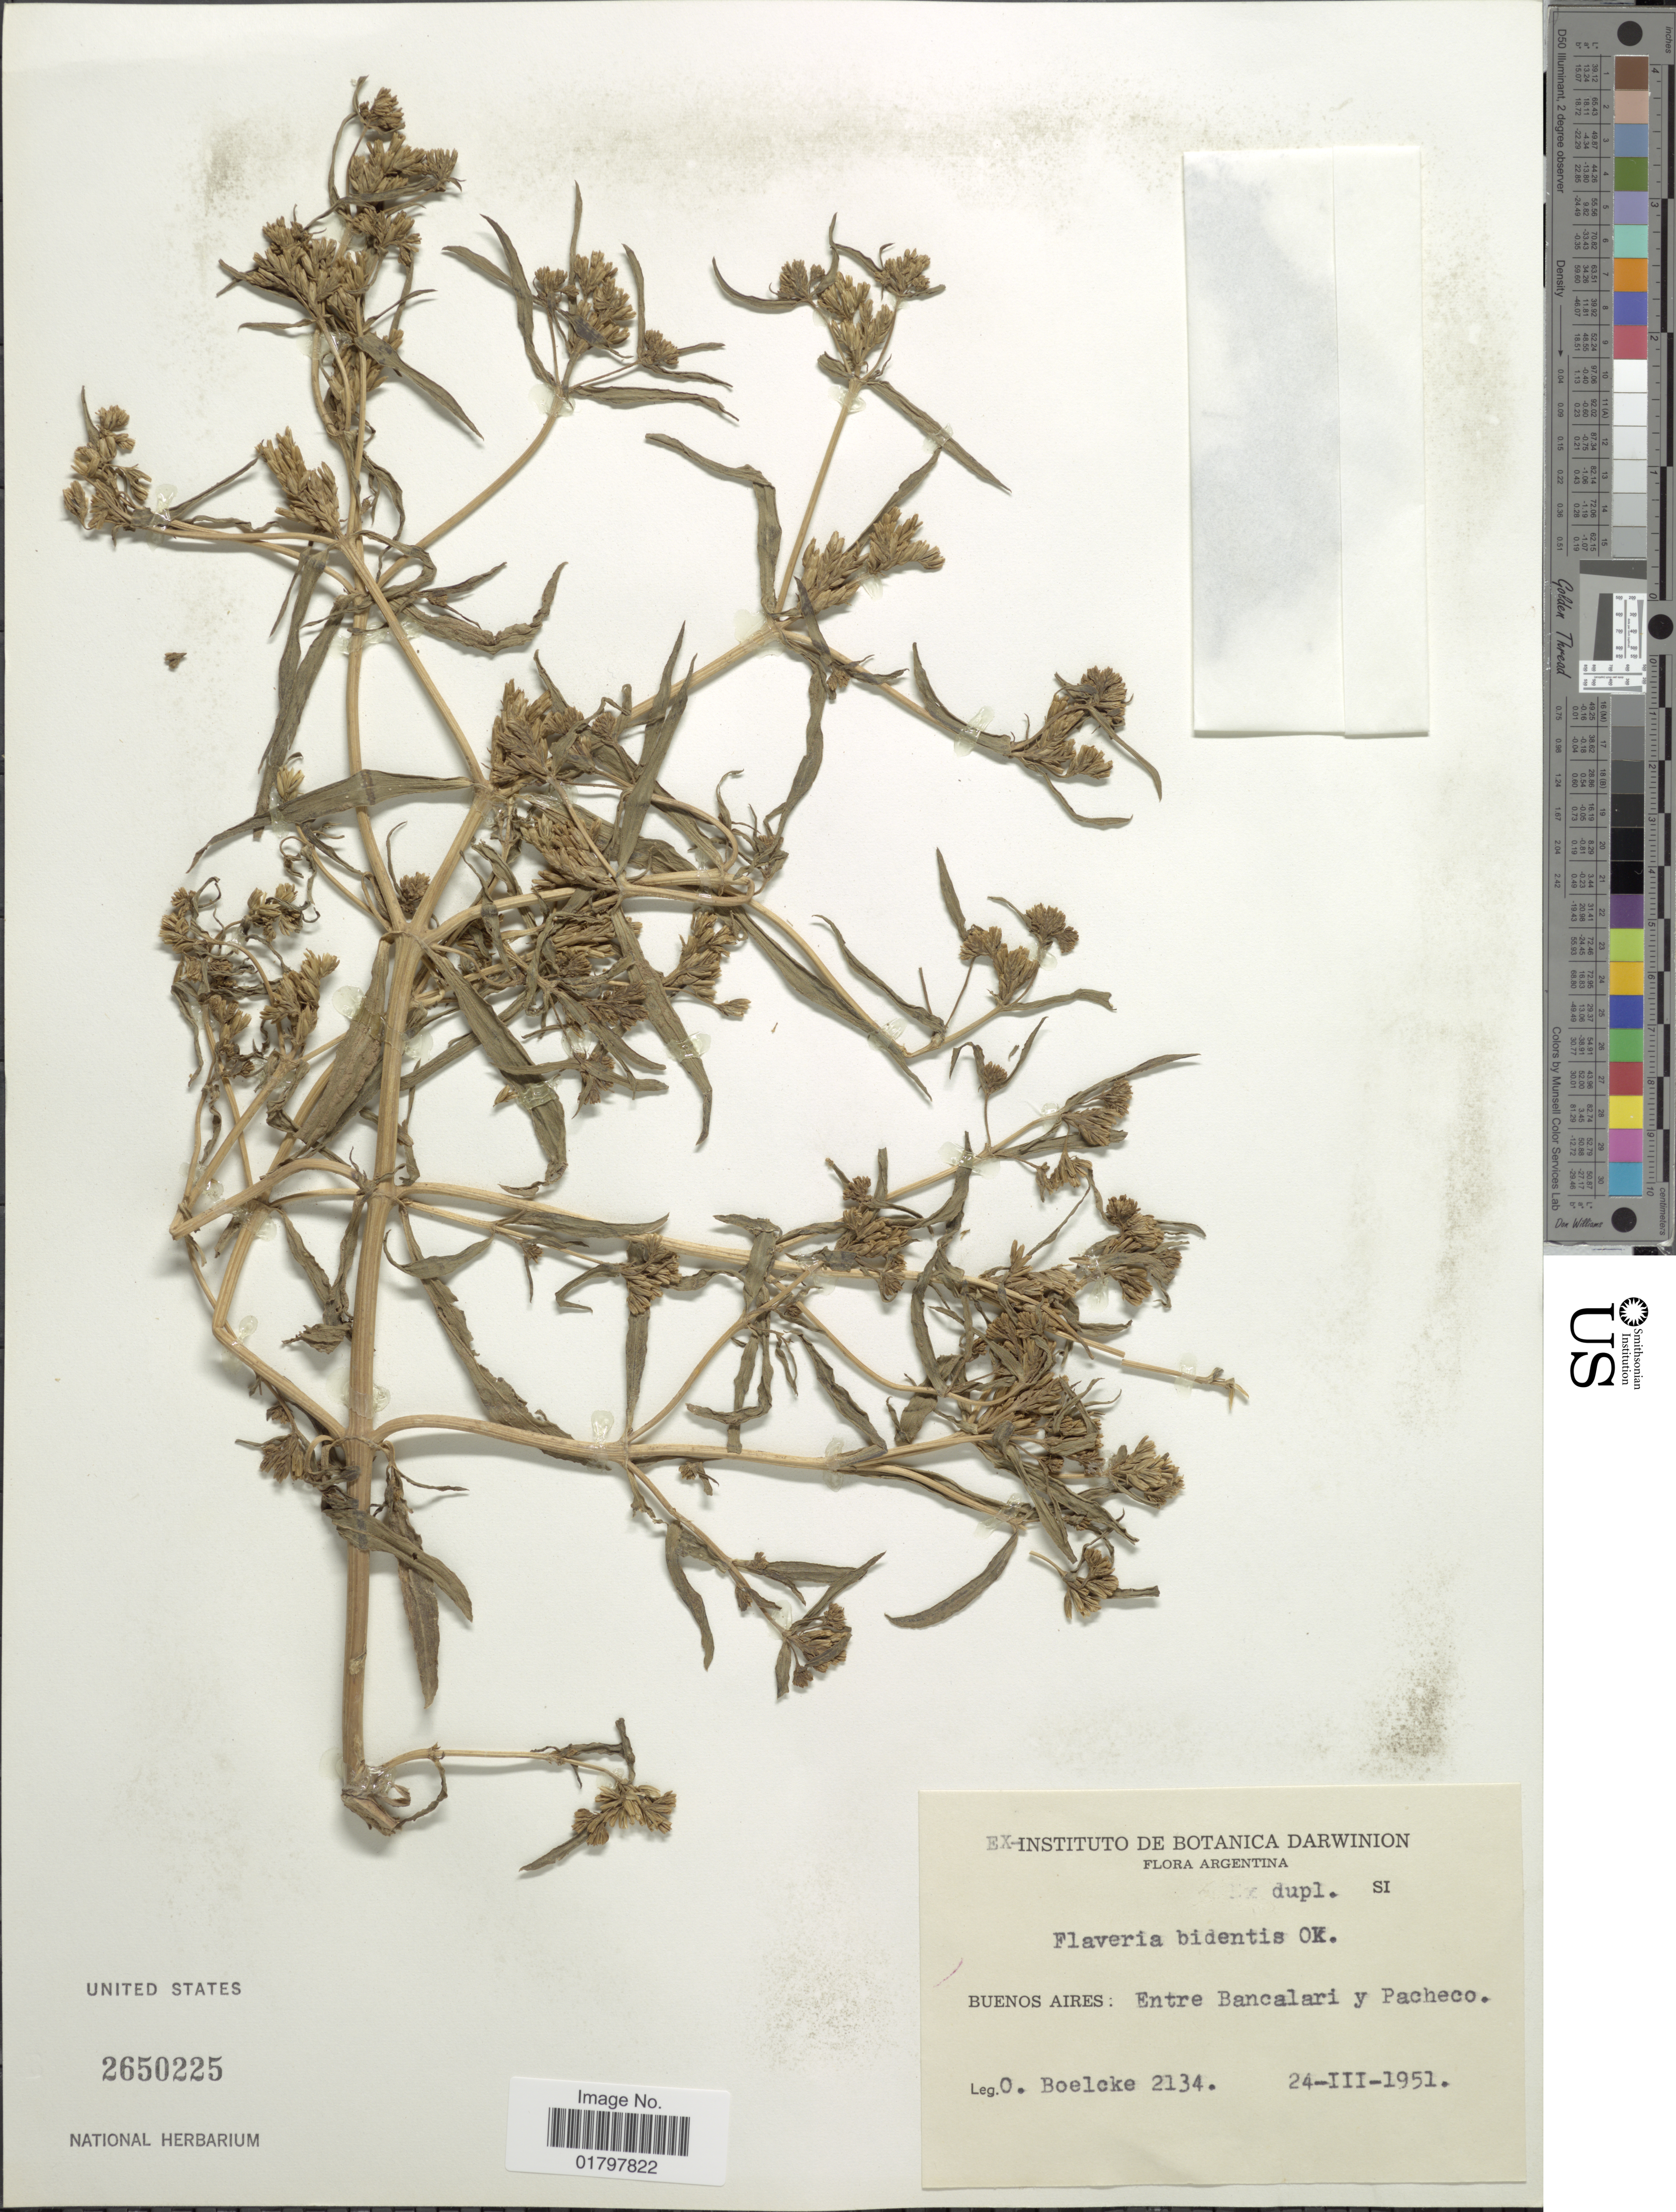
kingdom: Plantae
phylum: Tracheophyta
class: Magnoliopsida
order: Asterales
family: Asteraceae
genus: Flaveria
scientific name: Flaveria bidentis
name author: (L.) Kuntze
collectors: O. Boelcke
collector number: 2134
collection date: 1951-03-24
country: Argentina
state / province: Buenos Aires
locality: Buenos Aires: Entre Bancalari y Pacheco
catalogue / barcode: US 2650225